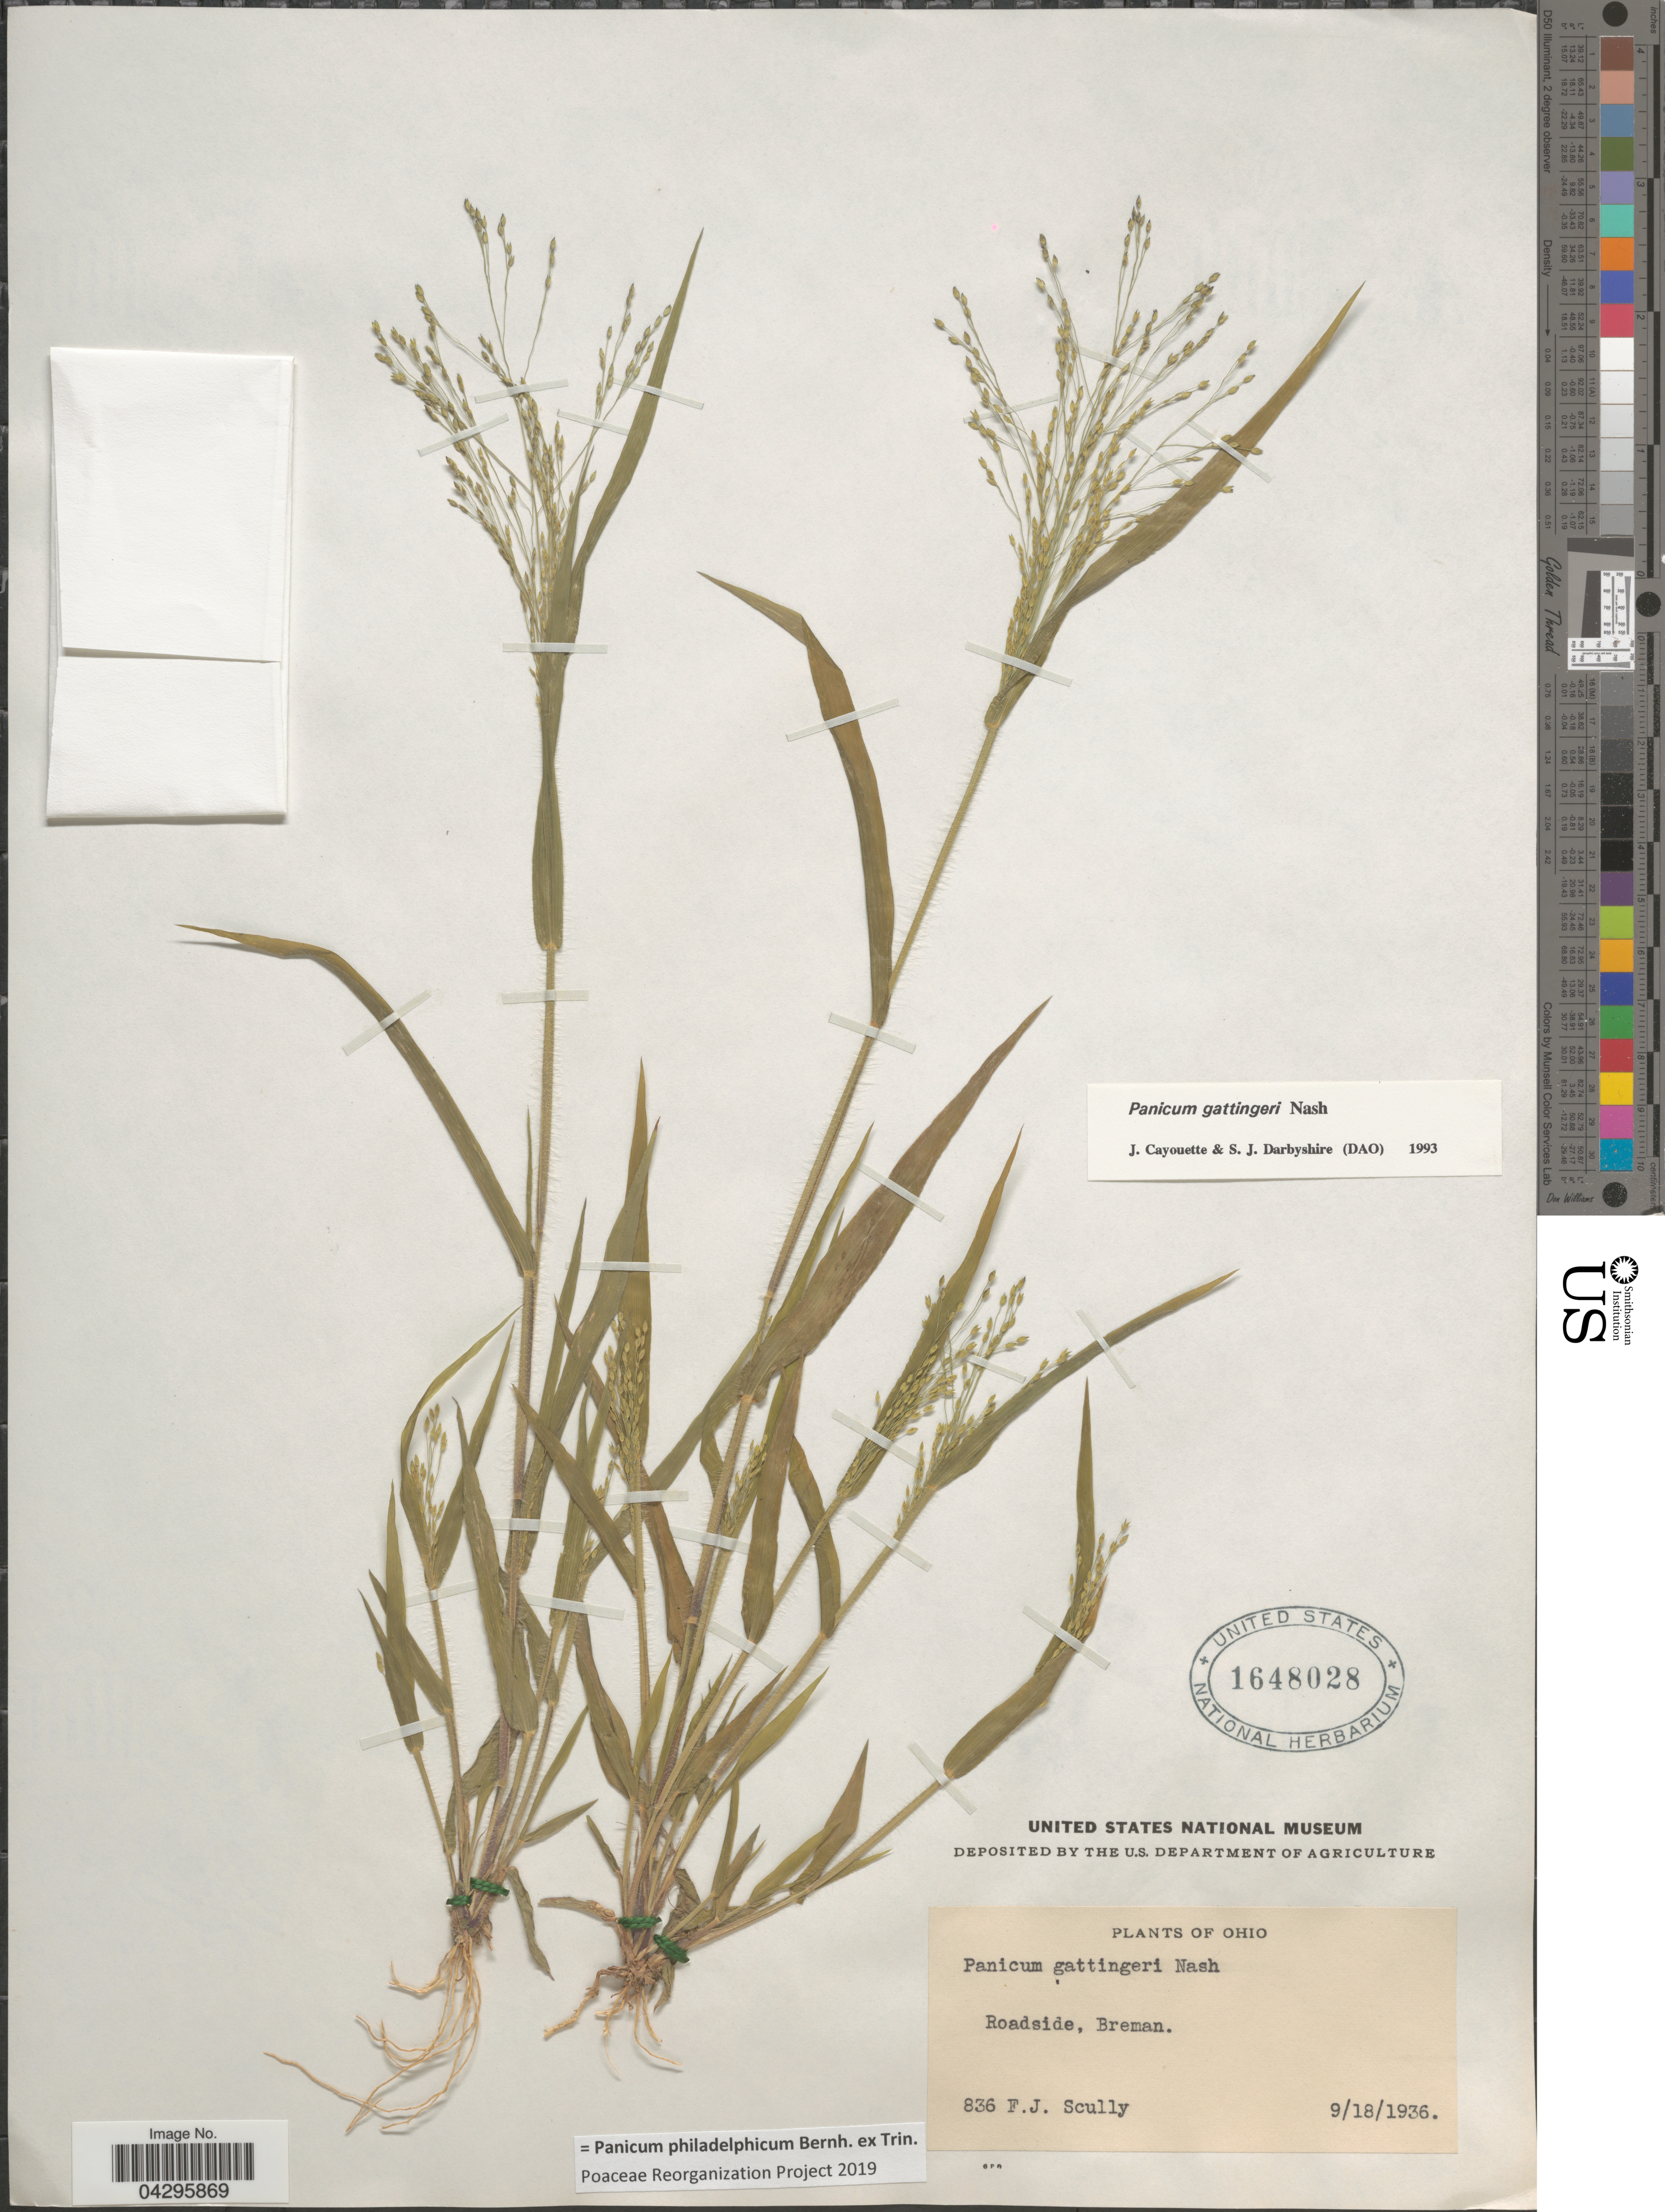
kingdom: Plantae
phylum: Tracheophyta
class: Liliopsida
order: Poales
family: Poaceae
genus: Panicum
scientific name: Panicum philadelphicum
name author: Bernh. ex Trin.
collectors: F. Scully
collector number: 836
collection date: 1936-09-18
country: United States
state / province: Ohio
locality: Roadside, Breman.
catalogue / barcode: US 1648028